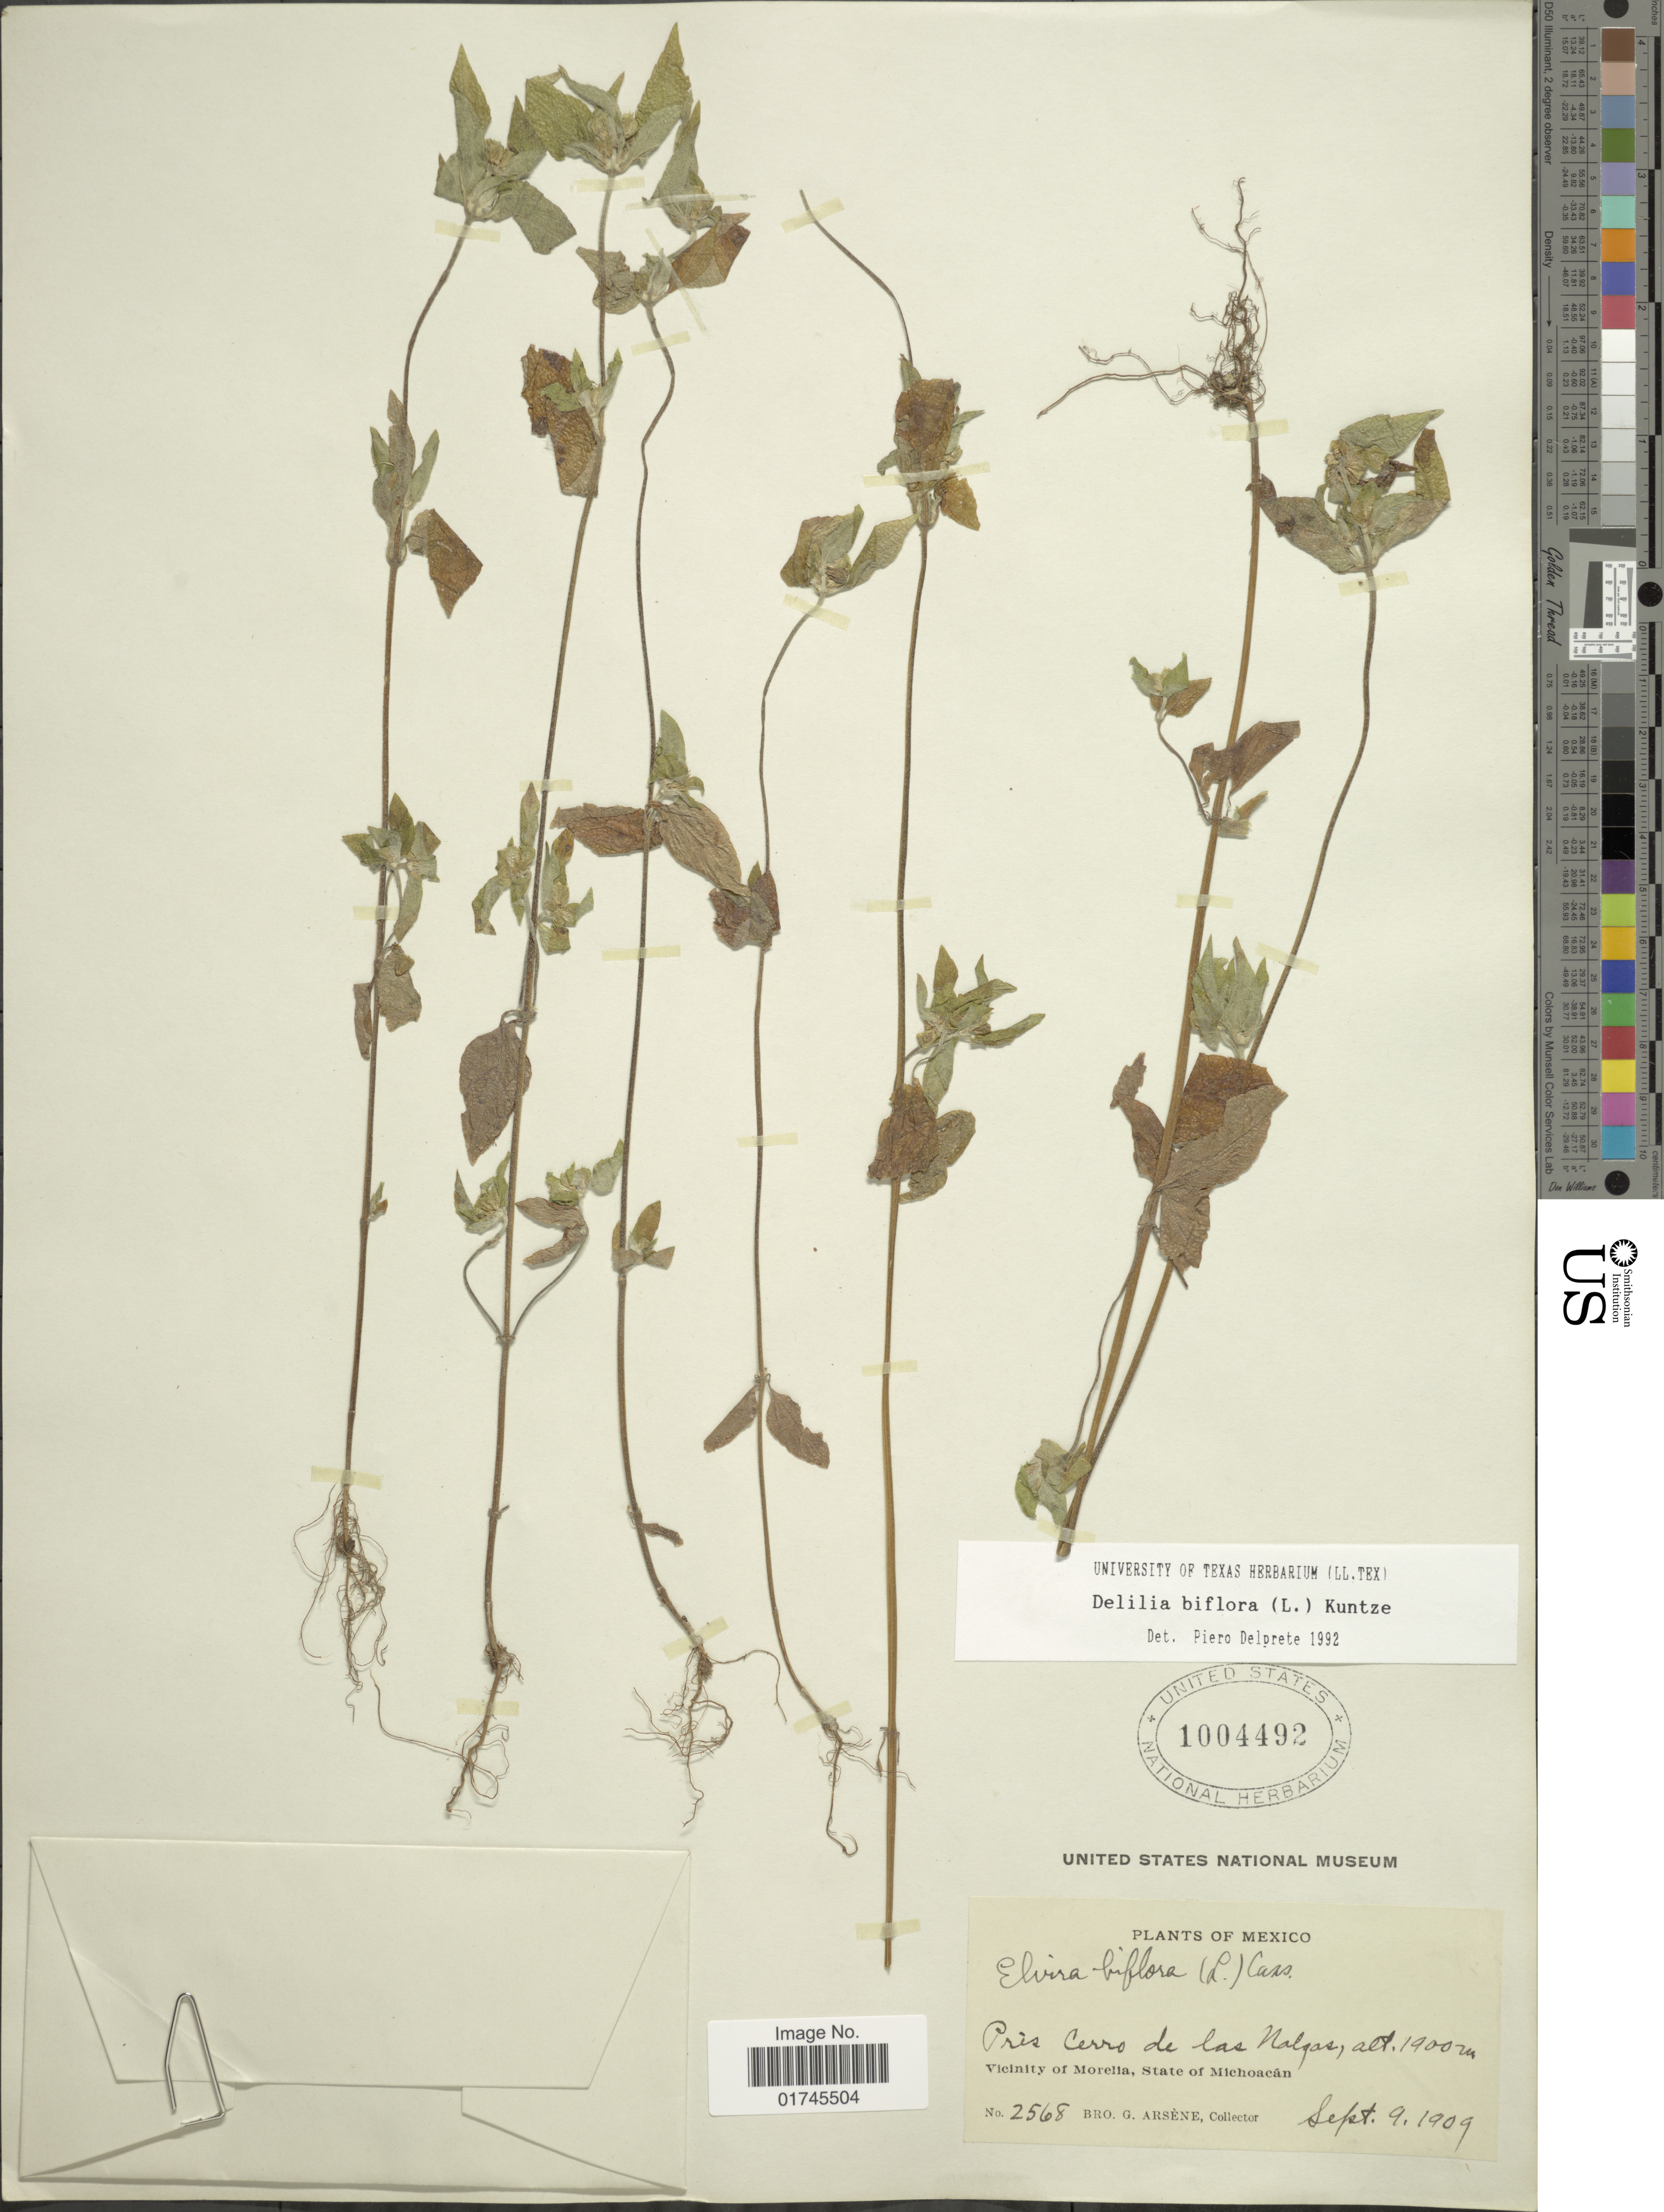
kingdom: Plantae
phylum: Tracheophyta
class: Magnoliopsida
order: Asterales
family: Asteraceae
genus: Delilia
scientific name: Delilia biflora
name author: (L.) Kuntze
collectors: Bro. G. Arsène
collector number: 2568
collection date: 1909-09-09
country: Mexico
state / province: Michoacán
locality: Pr's Cerro de las Nalgas, Vicinity of Moreila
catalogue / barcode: US 1004492